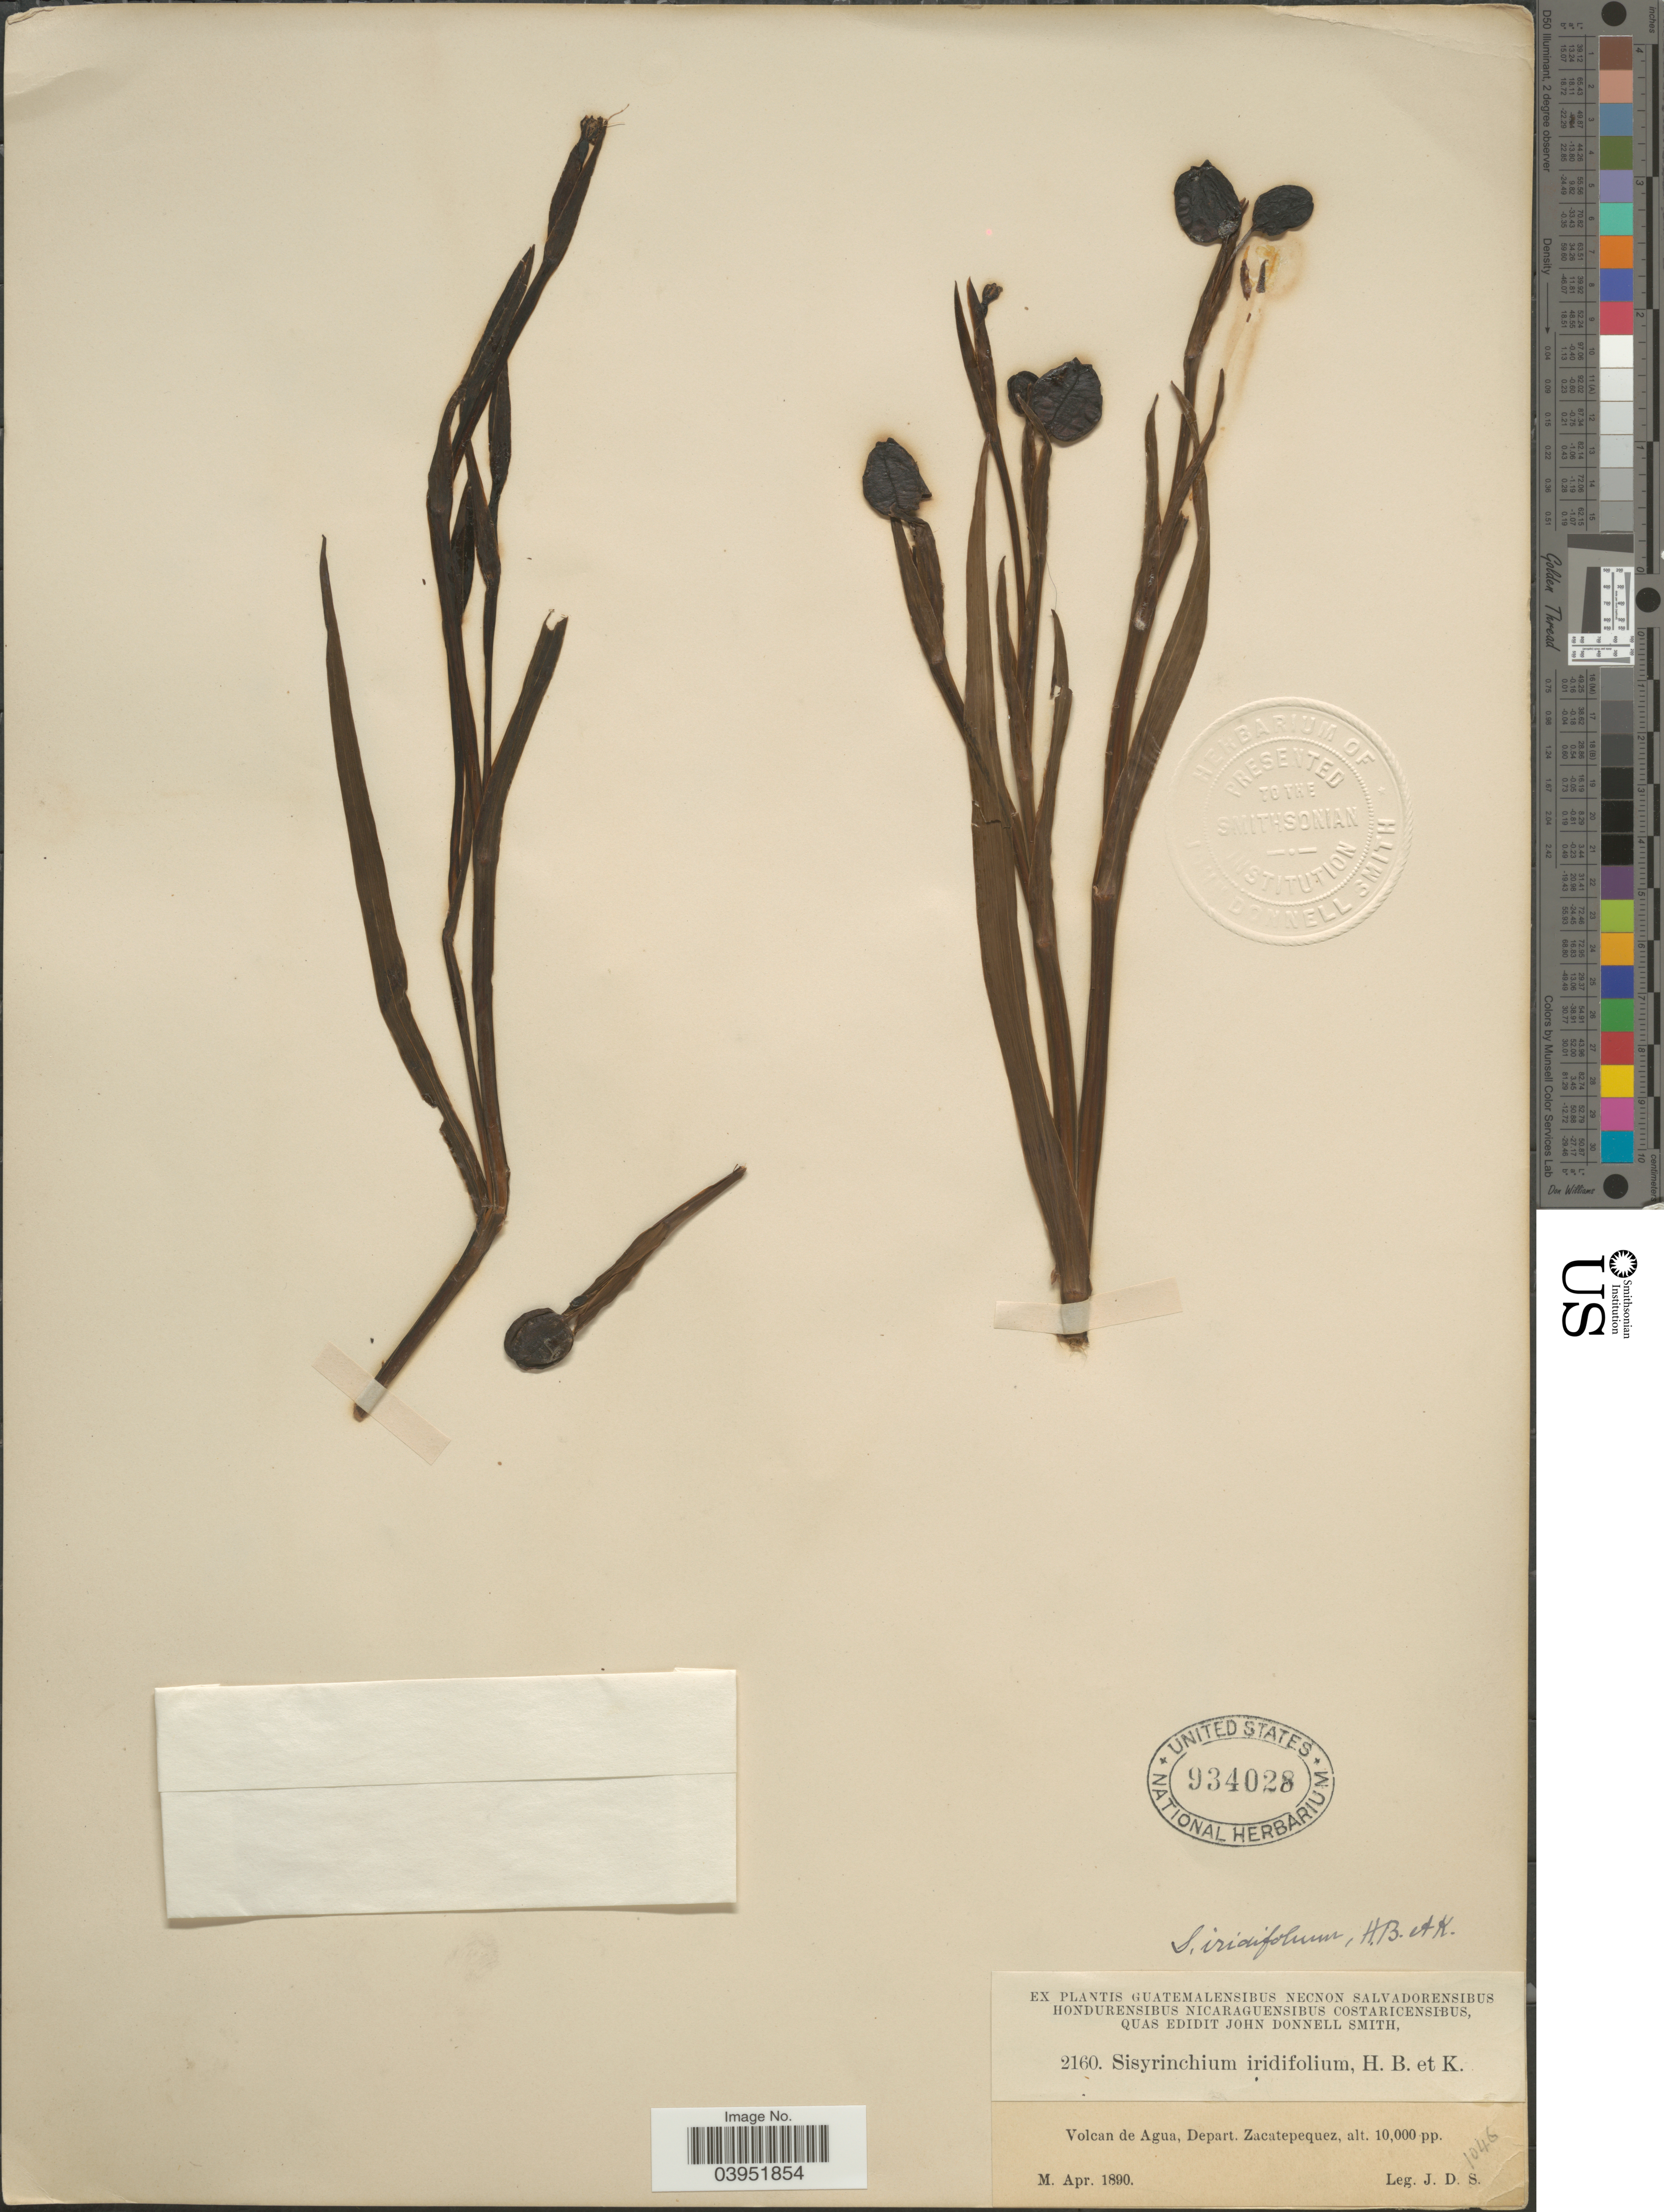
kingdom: Plantae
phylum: Tracheophyta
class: Liliopsida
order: Asparagales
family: Iridaceae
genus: Sisyrinchium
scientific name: Sisyrinchium sp.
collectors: J. Donnell Smith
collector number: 2160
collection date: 1890-04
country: Guatemala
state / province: Sacatepequez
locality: Volcan de Agua, Depart. Zacatepequez.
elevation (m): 3048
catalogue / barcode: US 934028